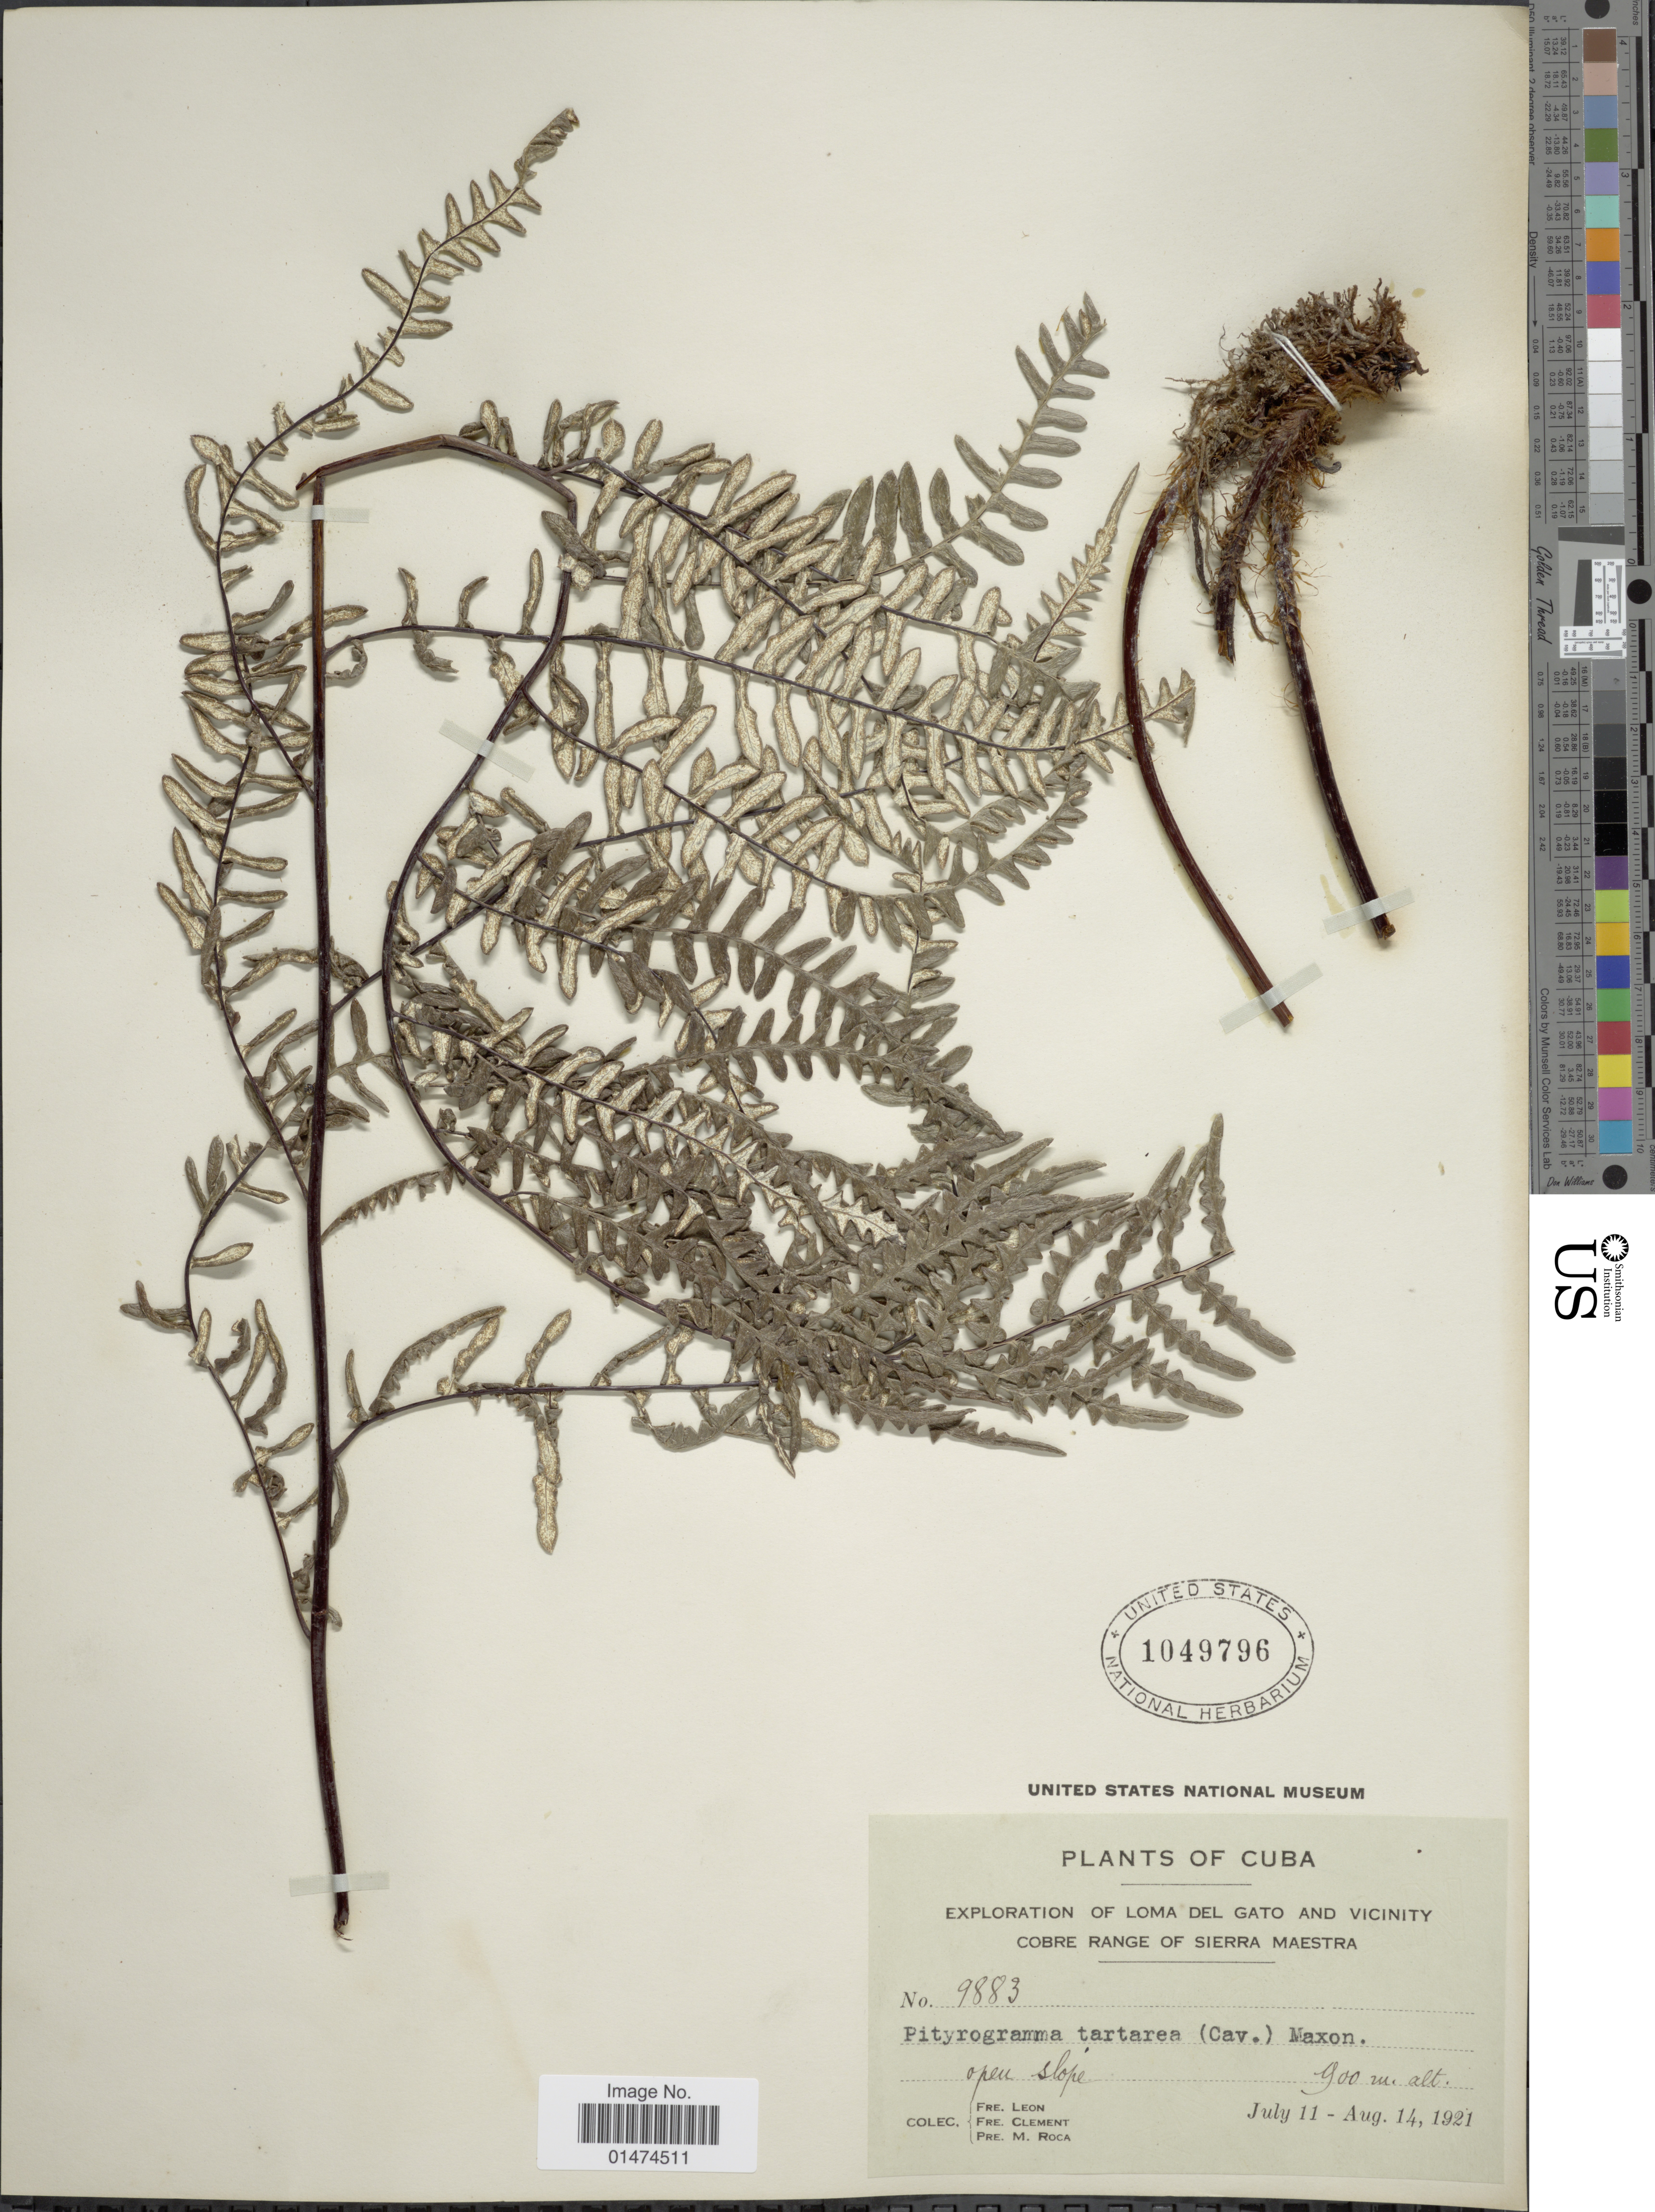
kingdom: Plantae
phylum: Tracheophyta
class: Polypodiopsida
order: Polypodiales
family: Pteridaceae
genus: Pityrogramma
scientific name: Pityrogramma ebenea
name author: (L.) Proctor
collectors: Bro. León, B. Clement & M. Roca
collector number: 9883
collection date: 1921-07-11/1921-08-14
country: Cuba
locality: Loma del Gato and vicinity, Cobre Range of Sierra Maestra.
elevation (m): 900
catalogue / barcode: US 1049796